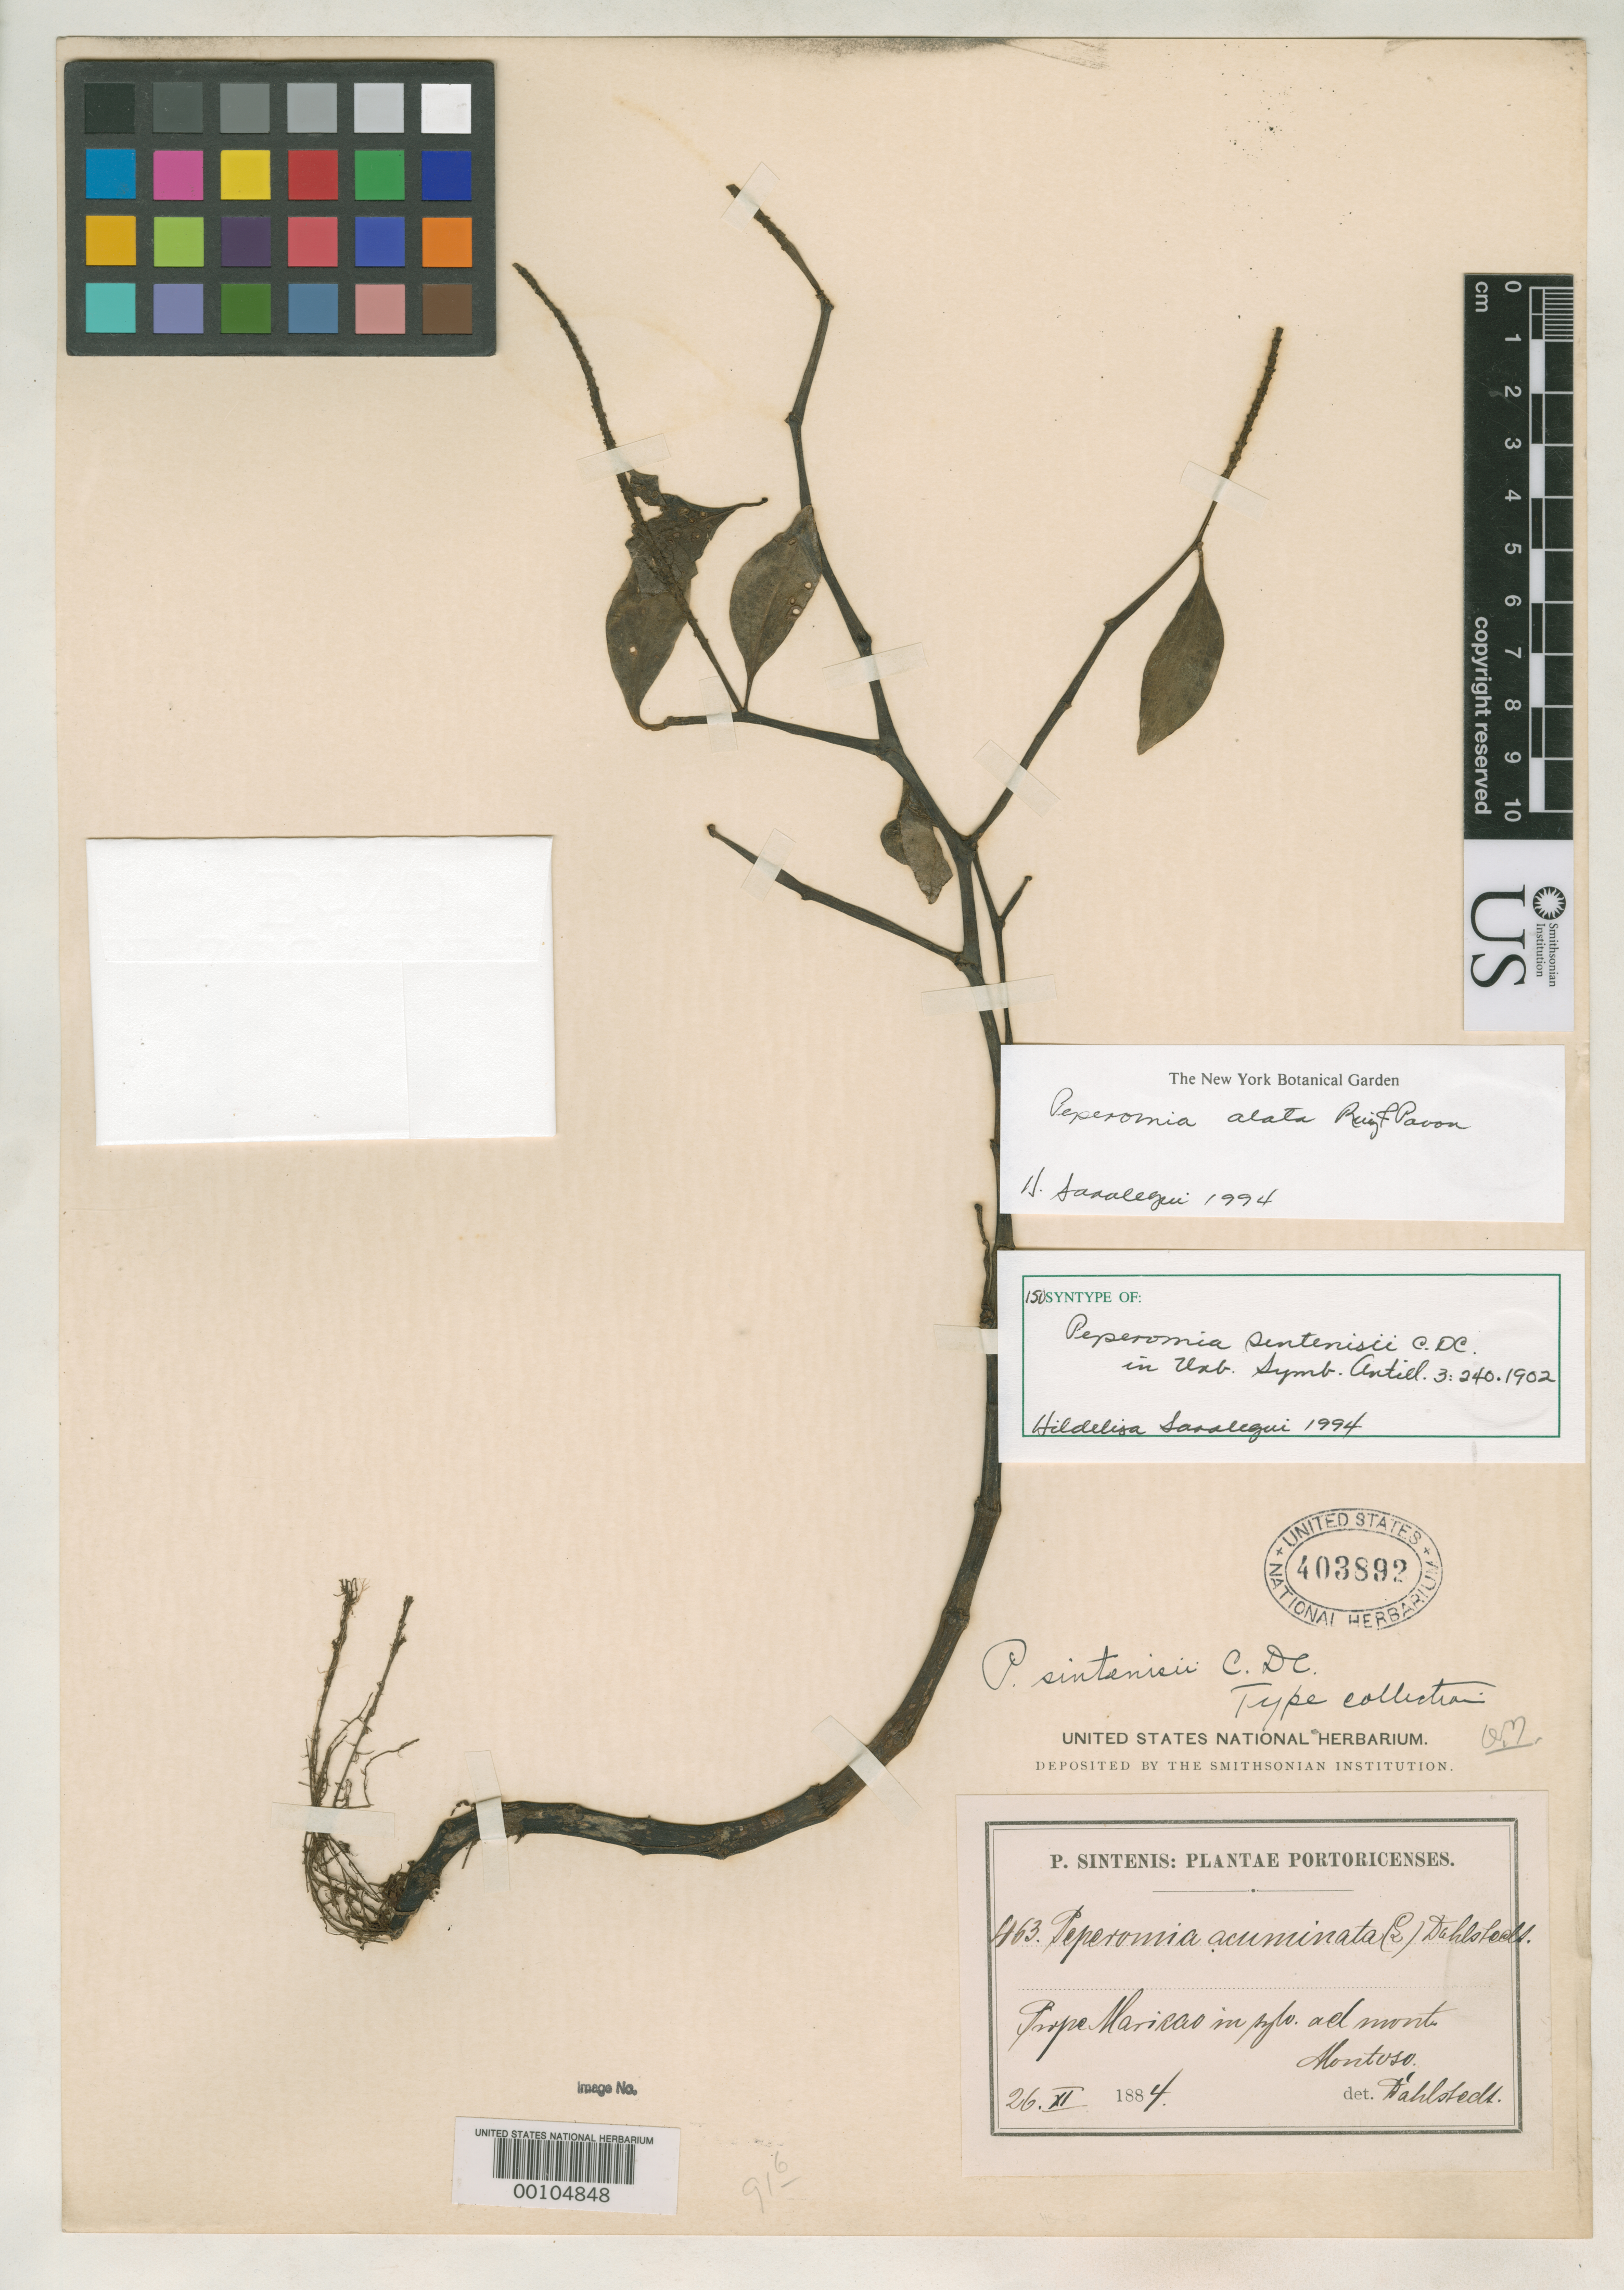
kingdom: Plantae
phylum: Tracheophyta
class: Magnoliopsida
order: Piperales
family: Piperaceae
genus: Peperomia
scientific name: Peperomia sintenisii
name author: C. DC. in Urb.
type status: Isosyntype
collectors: P. Sintenis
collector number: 463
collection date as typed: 26 Nov 1884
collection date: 1884-11-26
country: Puerto Rico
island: Greater Antilles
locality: Prope Maricao in sylv. ad Mont Montoso.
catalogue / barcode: US 403892